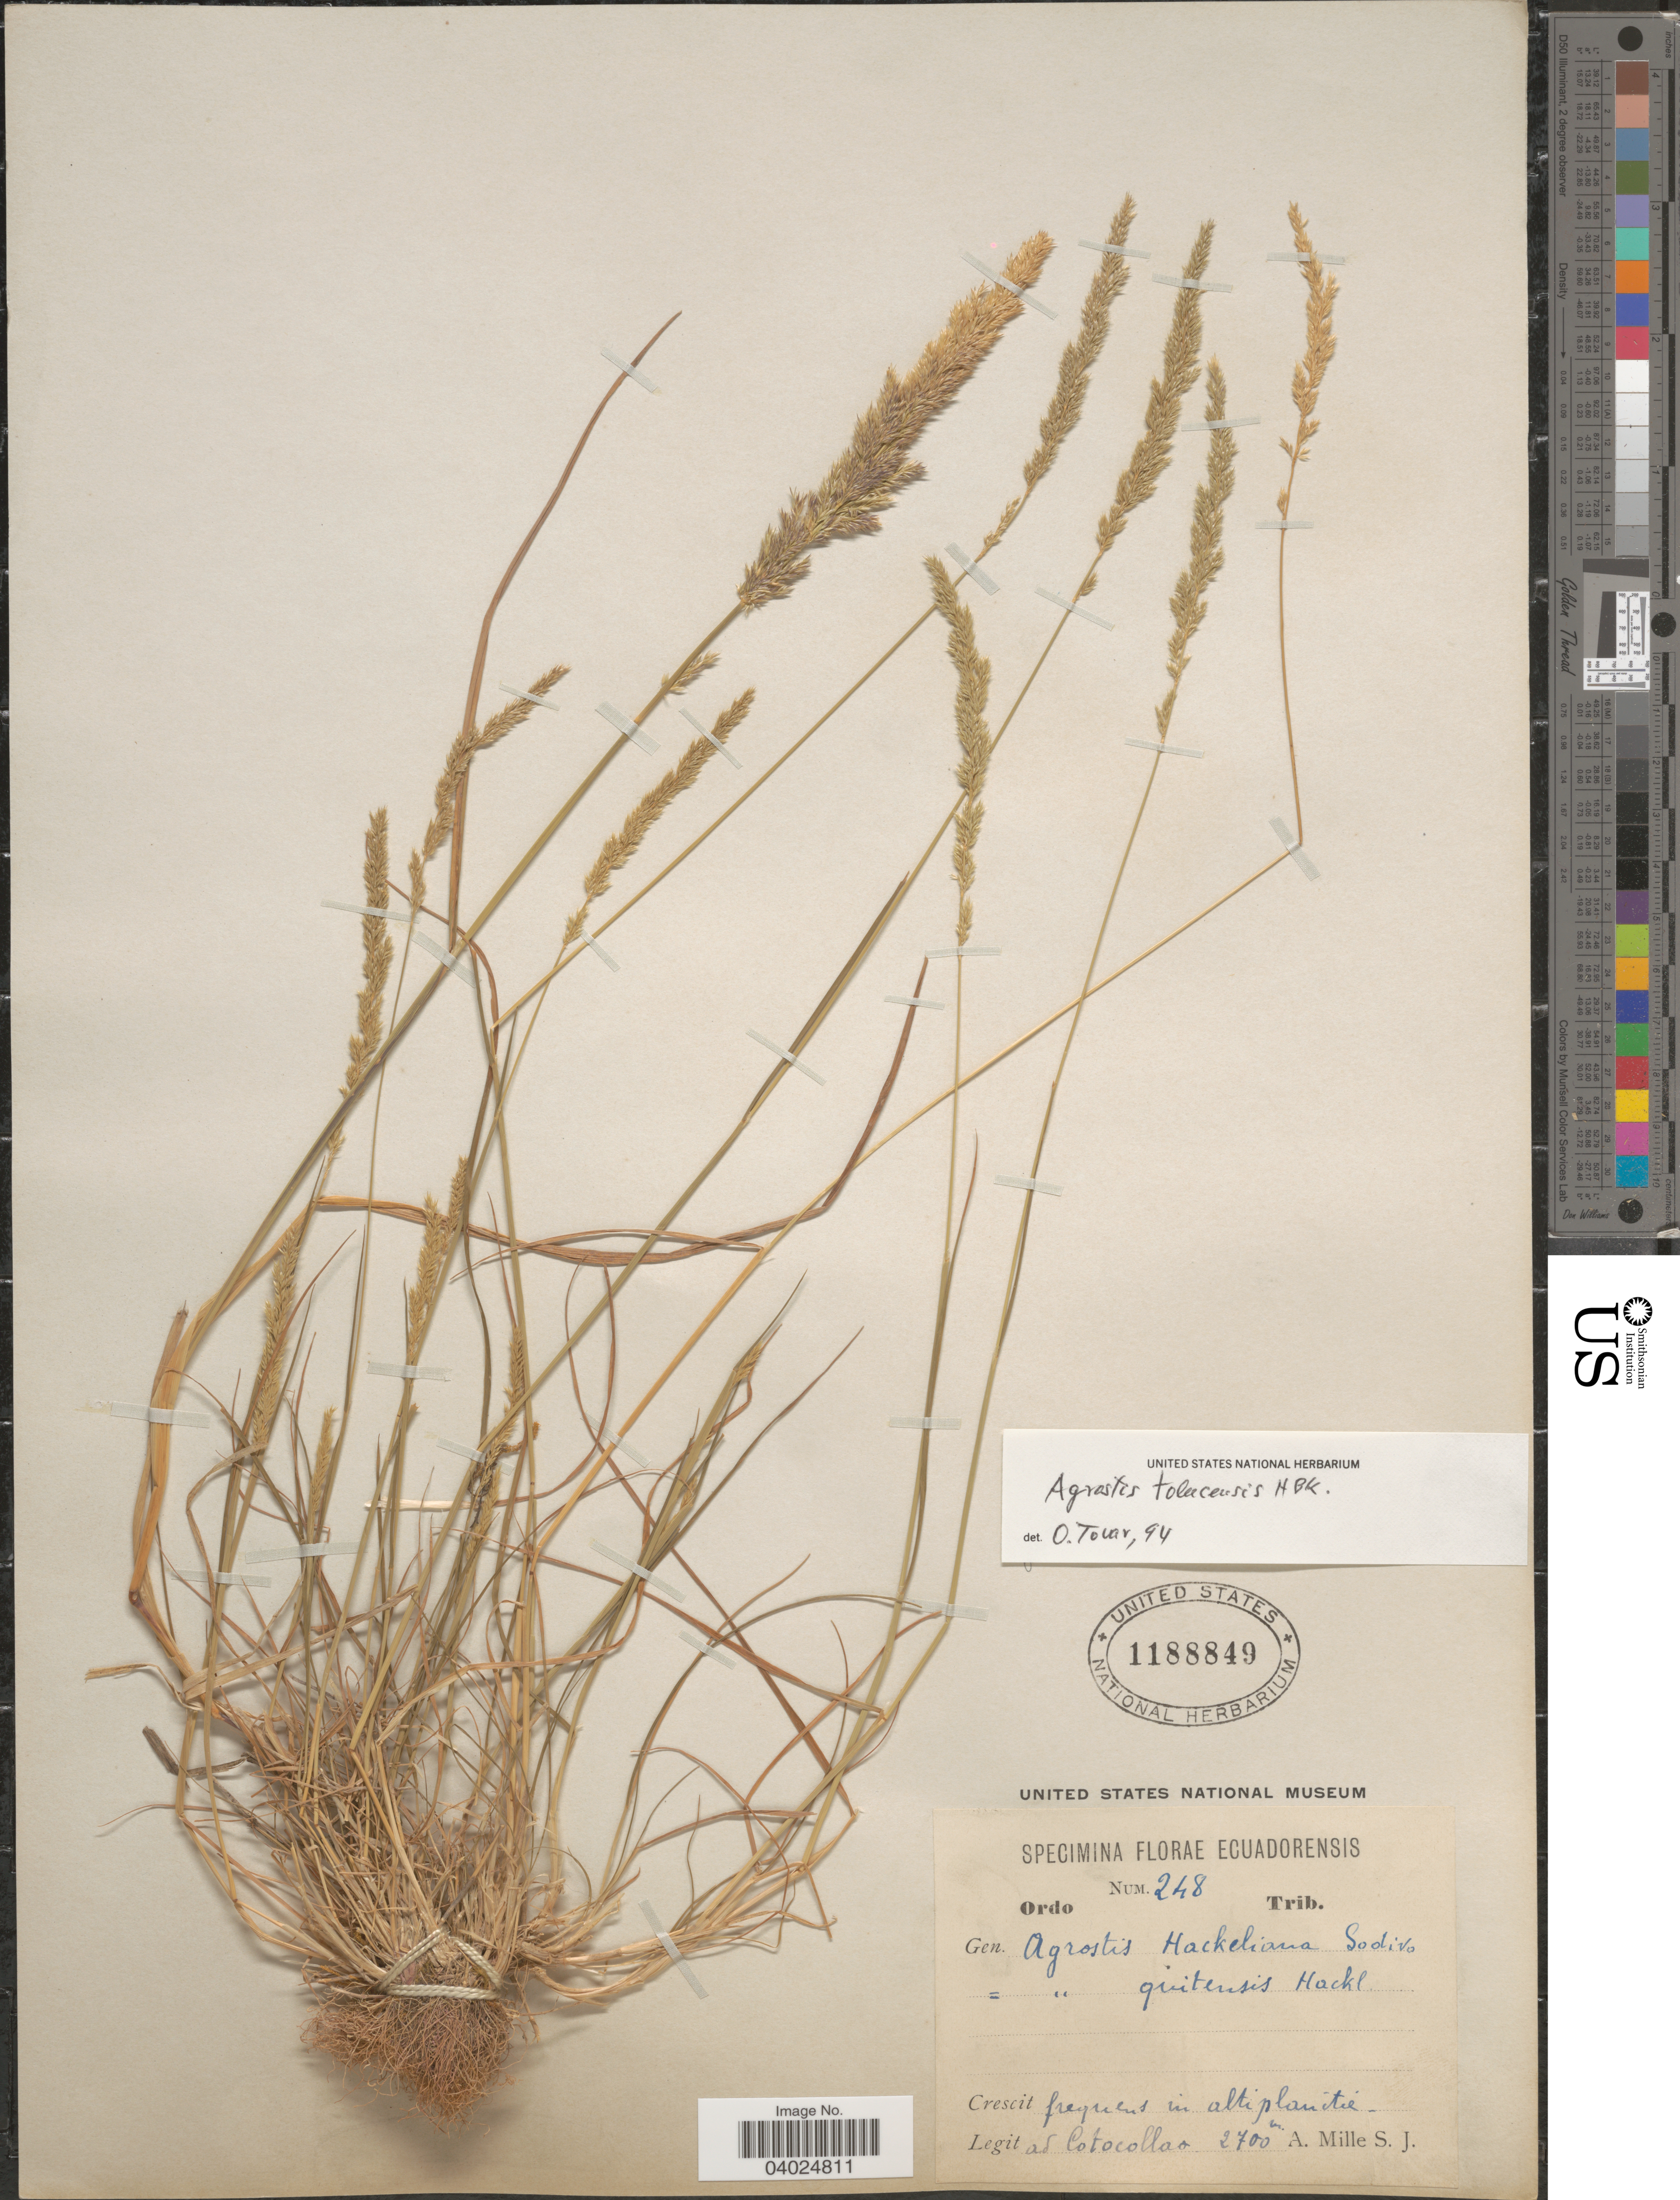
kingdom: Plantae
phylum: Tracheophyta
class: Liliopsida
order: Poales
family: Poaceae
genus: Agrostis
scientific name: Agrostis tolucensis Kunth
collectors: A. Mille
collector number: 248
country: Ecuador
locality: Frequens in altiplanitie ad Cotocollao.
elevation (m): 2700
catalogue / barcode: US 1188849